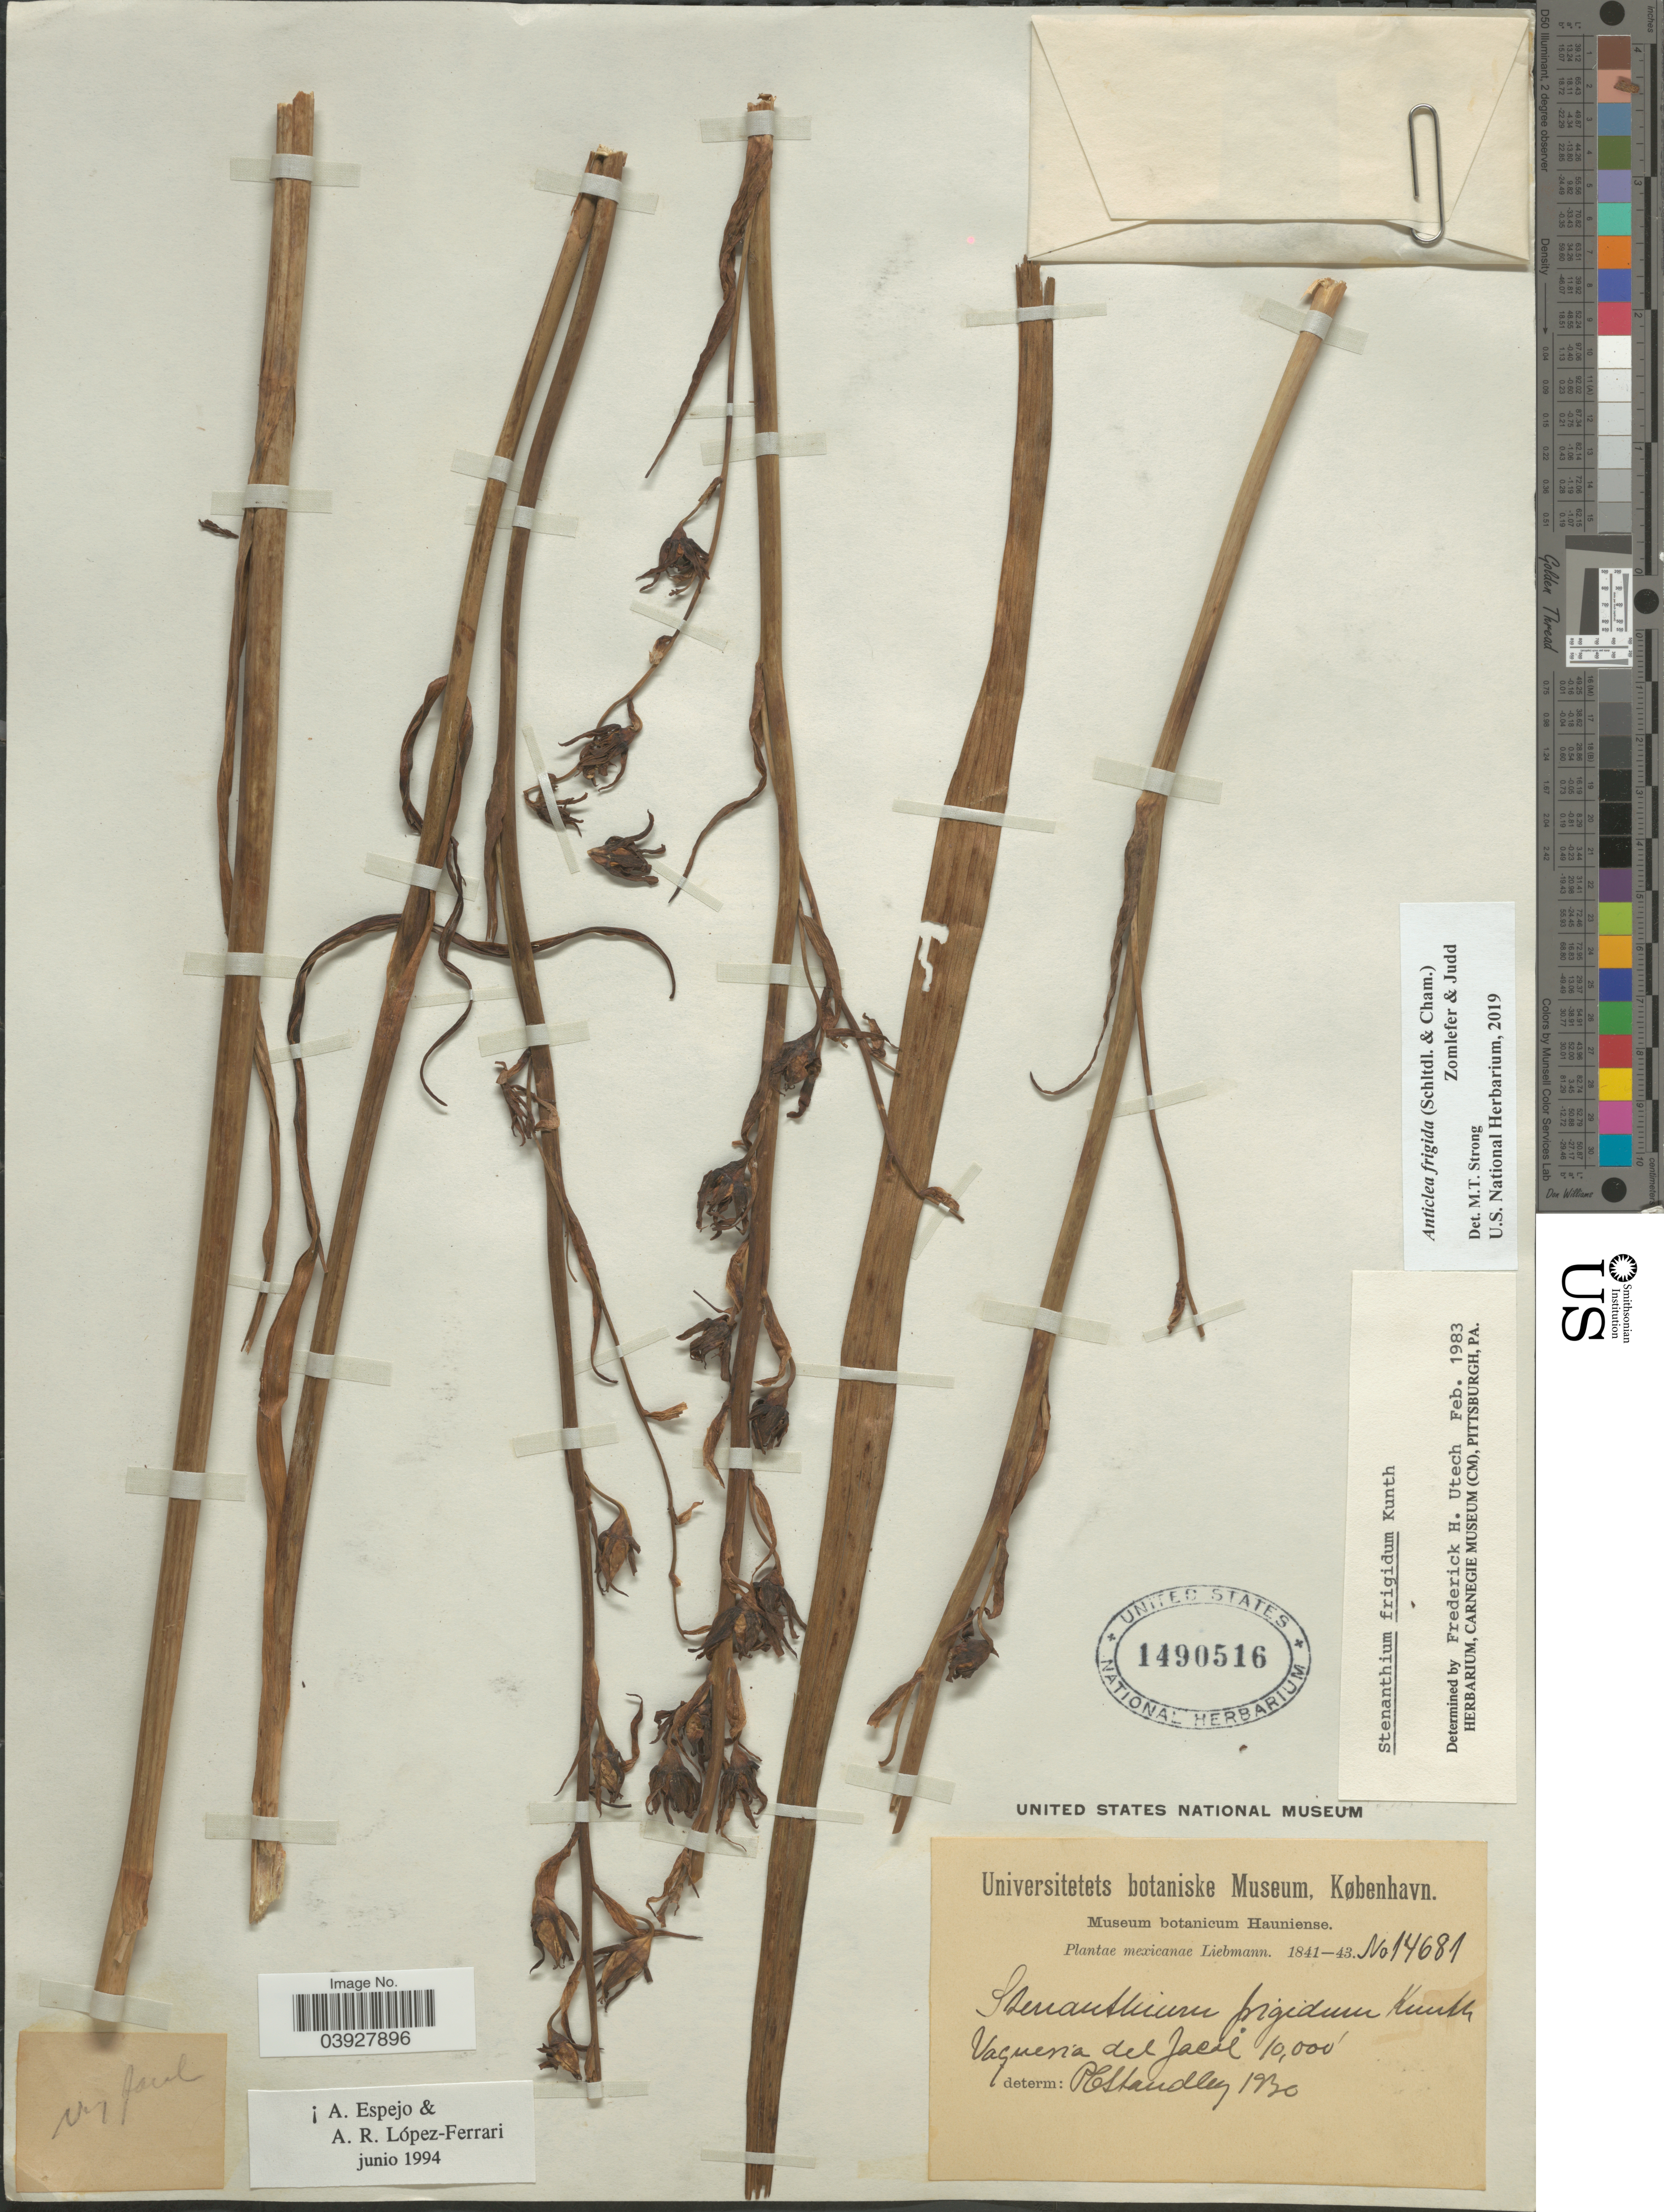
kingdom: Plantae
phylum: Tracheophyta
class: Liliopsida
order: Liliales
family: Melanthiaceae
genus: Anticlea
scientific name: Anticlea frigida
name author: (Schltdl. & Cham.) Zomlefer & Judd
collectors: Liebmann, --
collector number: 14681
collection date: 1841/1843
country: Mexico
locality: Vaqueria del Jacal.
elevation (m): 3048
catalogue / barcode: US 1490516